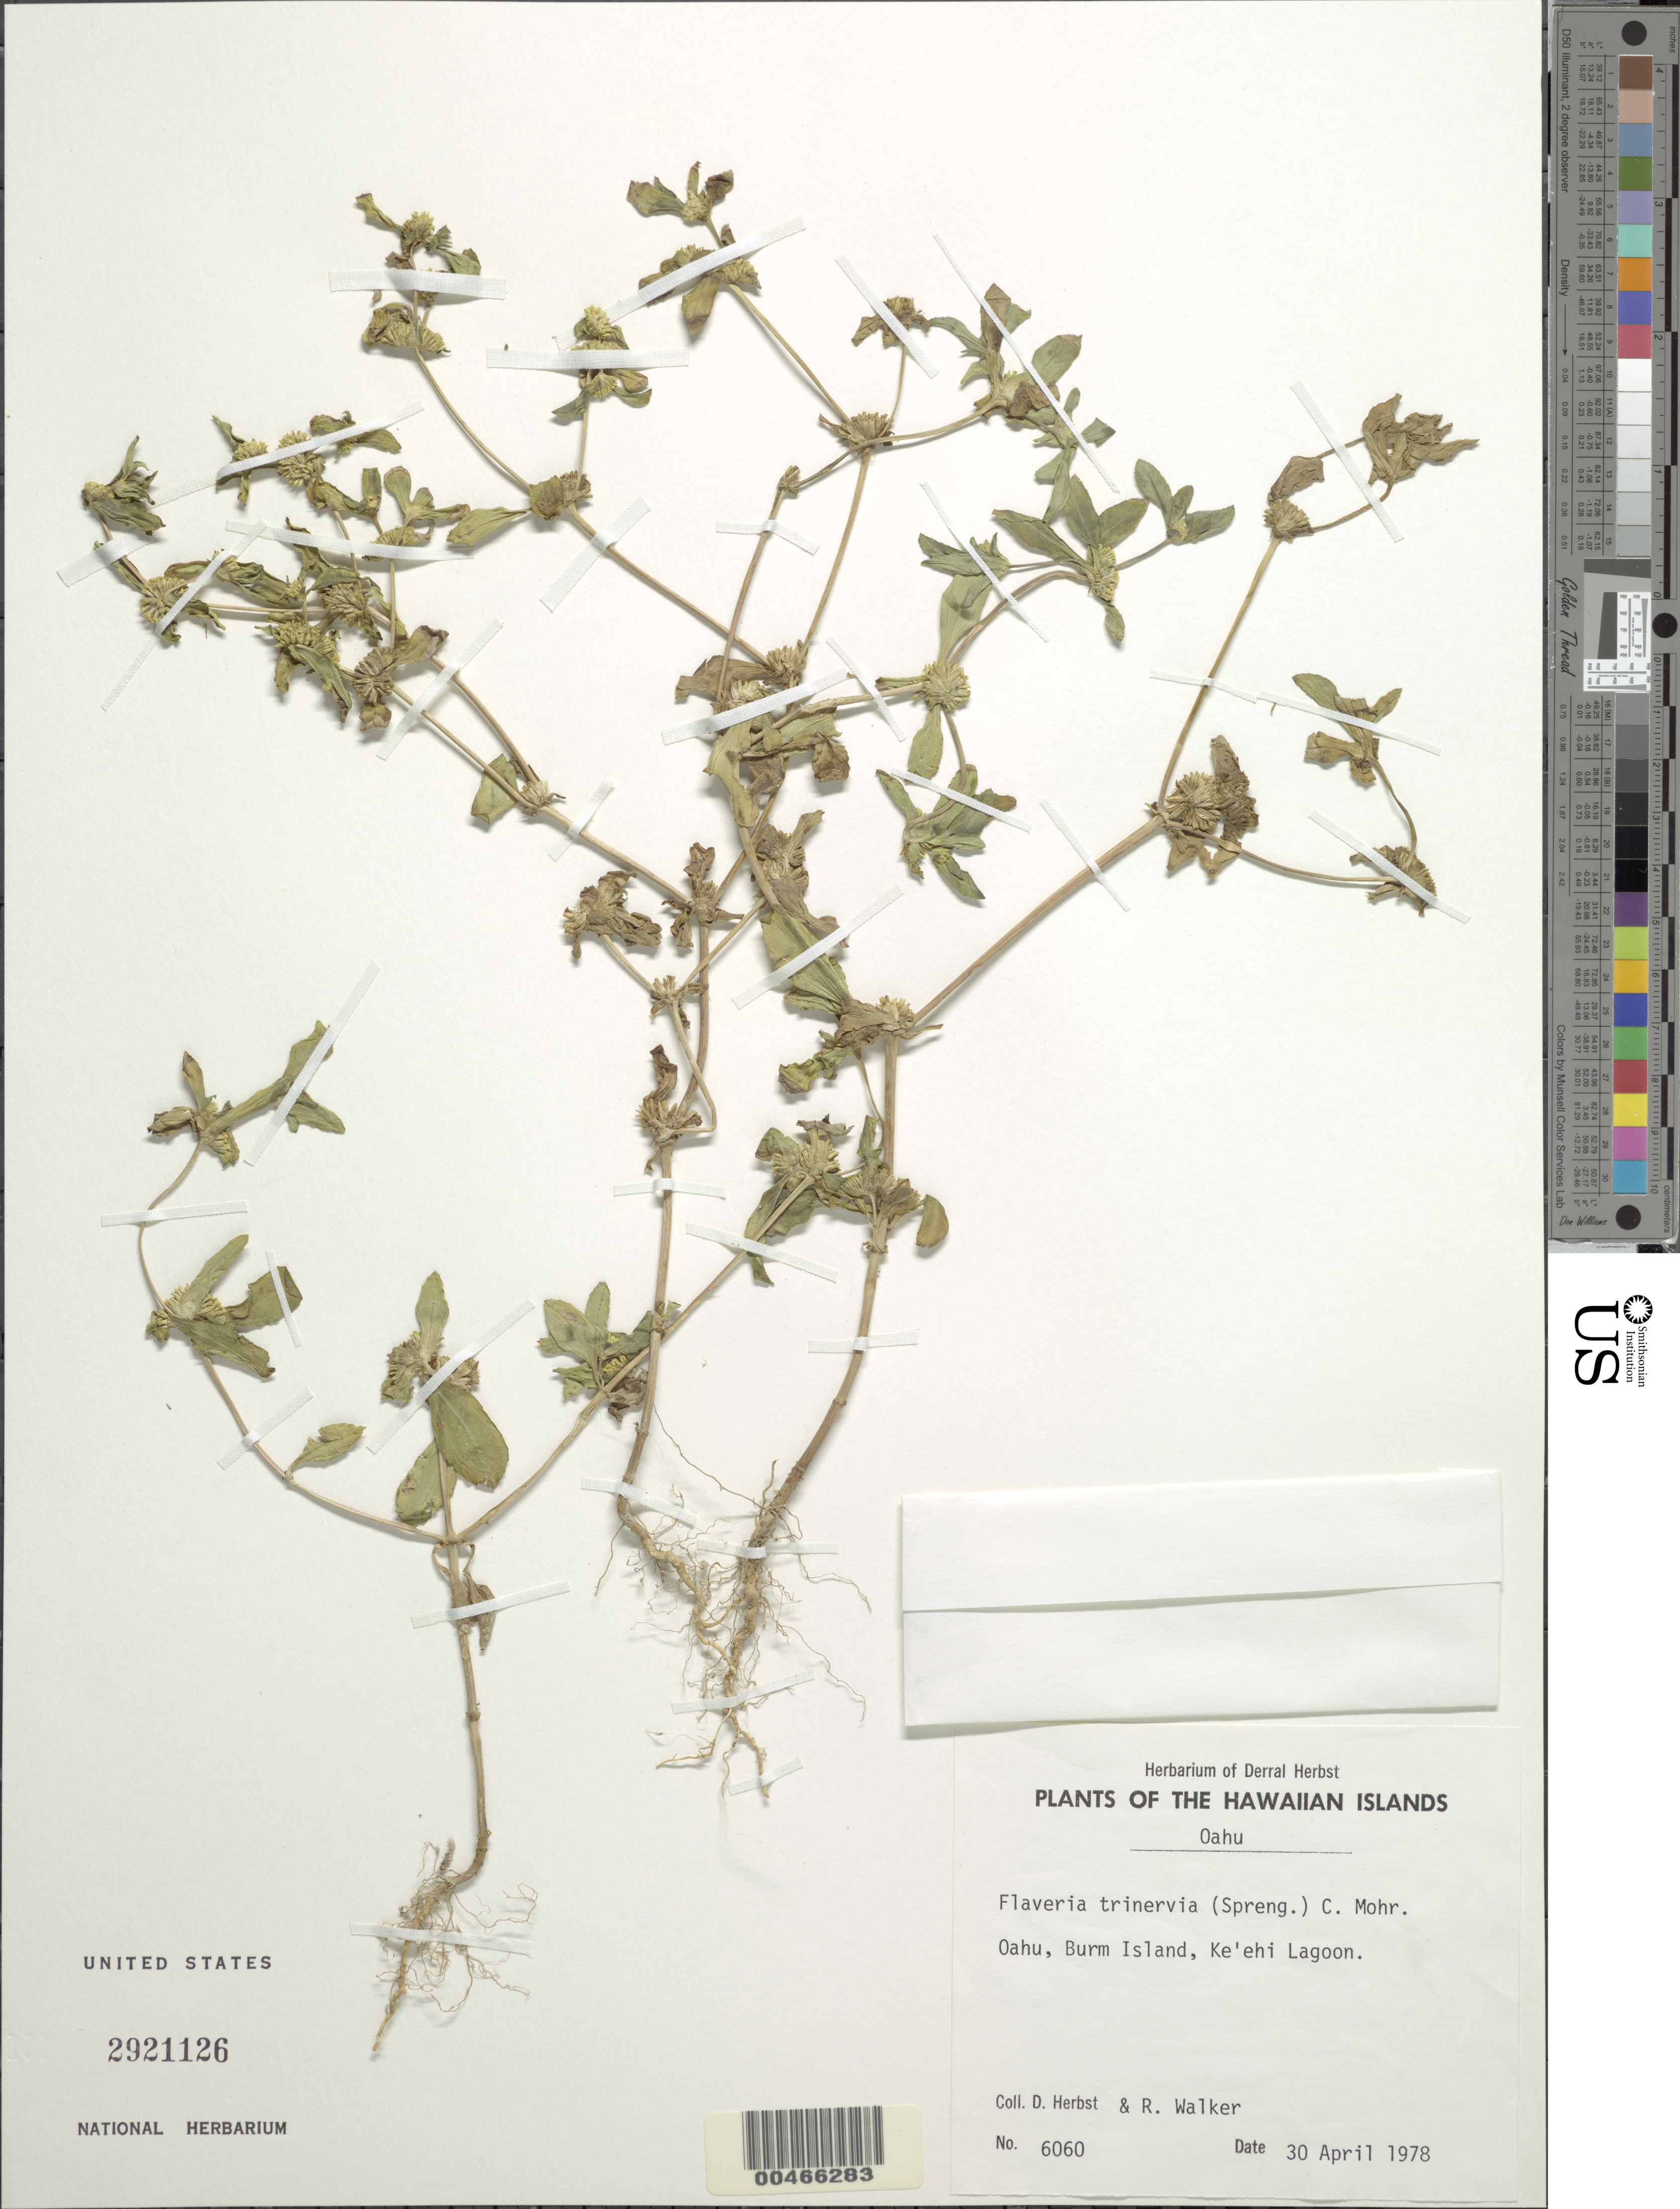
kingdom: Plantae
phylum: Tracheophyta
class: Magnoliopsida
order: Asterales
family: Asteraceae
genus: Flaveria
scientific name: Flaveria trinervia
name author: (Spreng.) C. Mohr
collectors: D. R. Herbst & R. Walker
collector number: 6060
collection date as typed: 30 Apr 1978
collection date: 1978-04-30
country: United States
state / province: Hawaii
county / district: Kauai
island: Kaua'i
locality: Burm Island, Ke'ehi Lagoon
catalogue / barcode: US 2921126